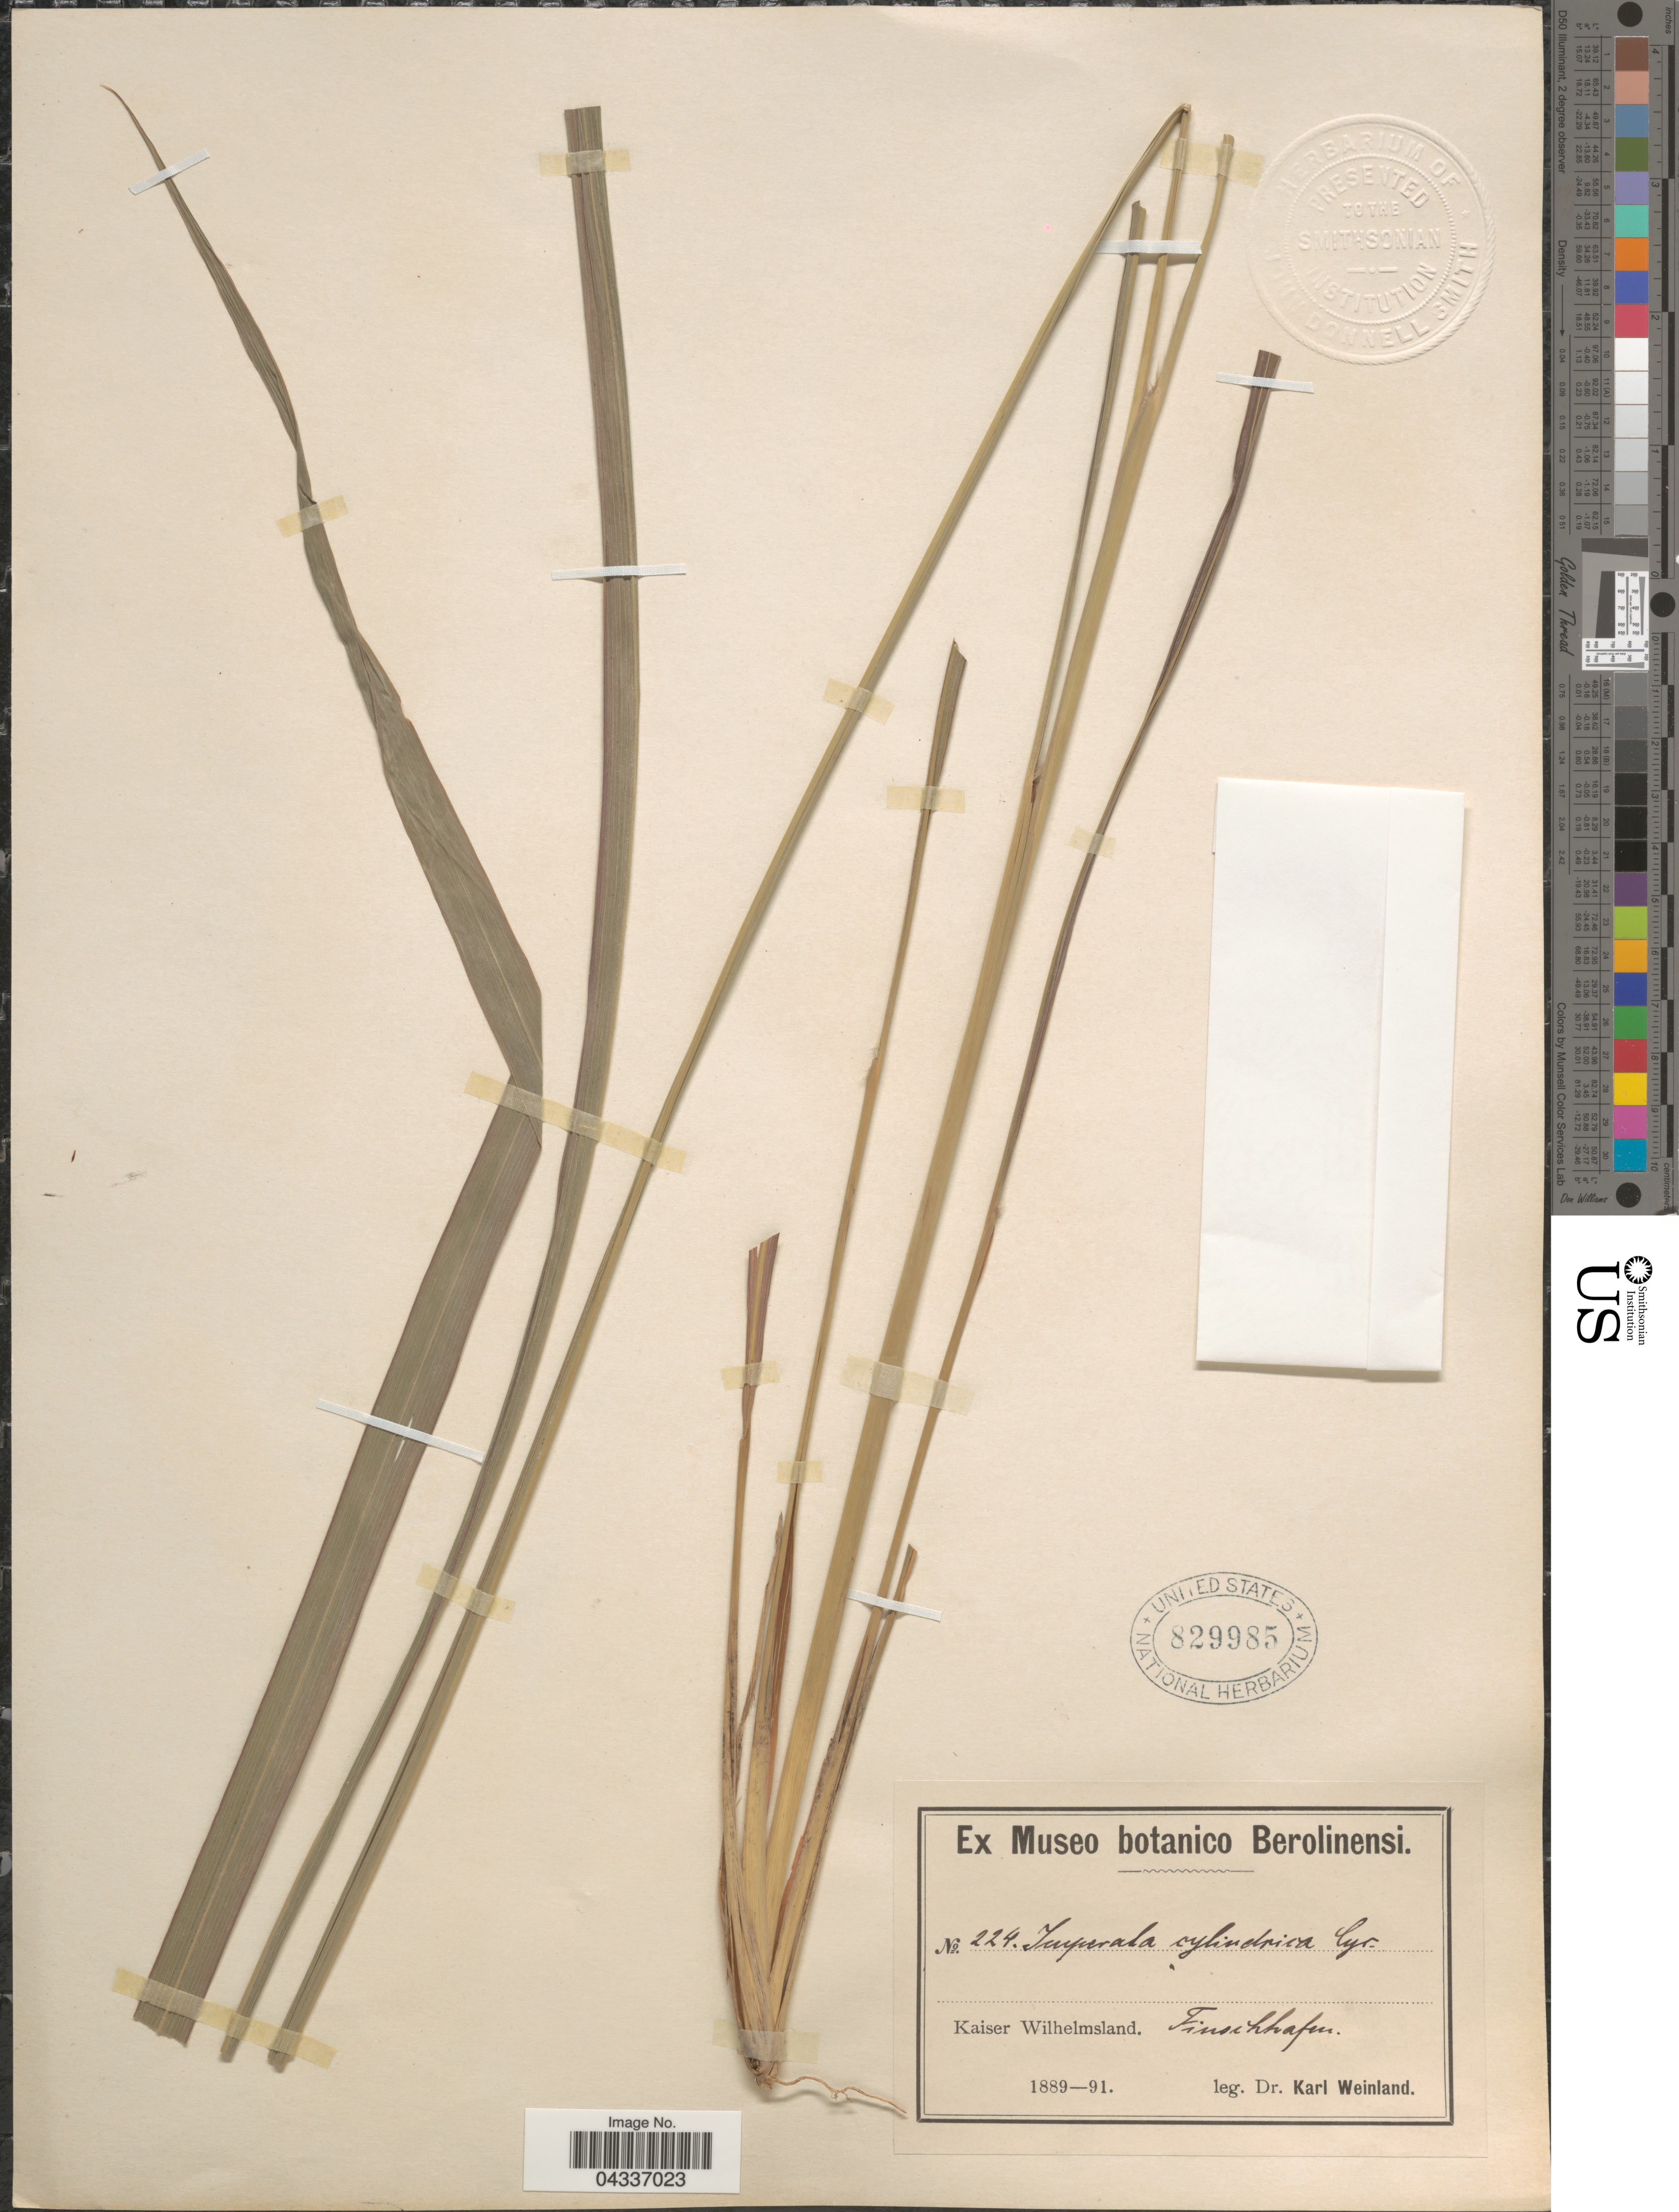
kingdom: Plantae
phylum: Tracheophyta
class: Liliopsida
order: Poales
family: Poaceae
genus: Imperata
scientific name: Imperata cylindrica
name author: (L.) P. Beauv.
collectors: K. Weinland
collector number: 224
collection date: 1889/1891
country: Papua New Guinea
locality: Kaiser Wilhelmsland. Finschhafen.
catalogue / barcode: US 829985